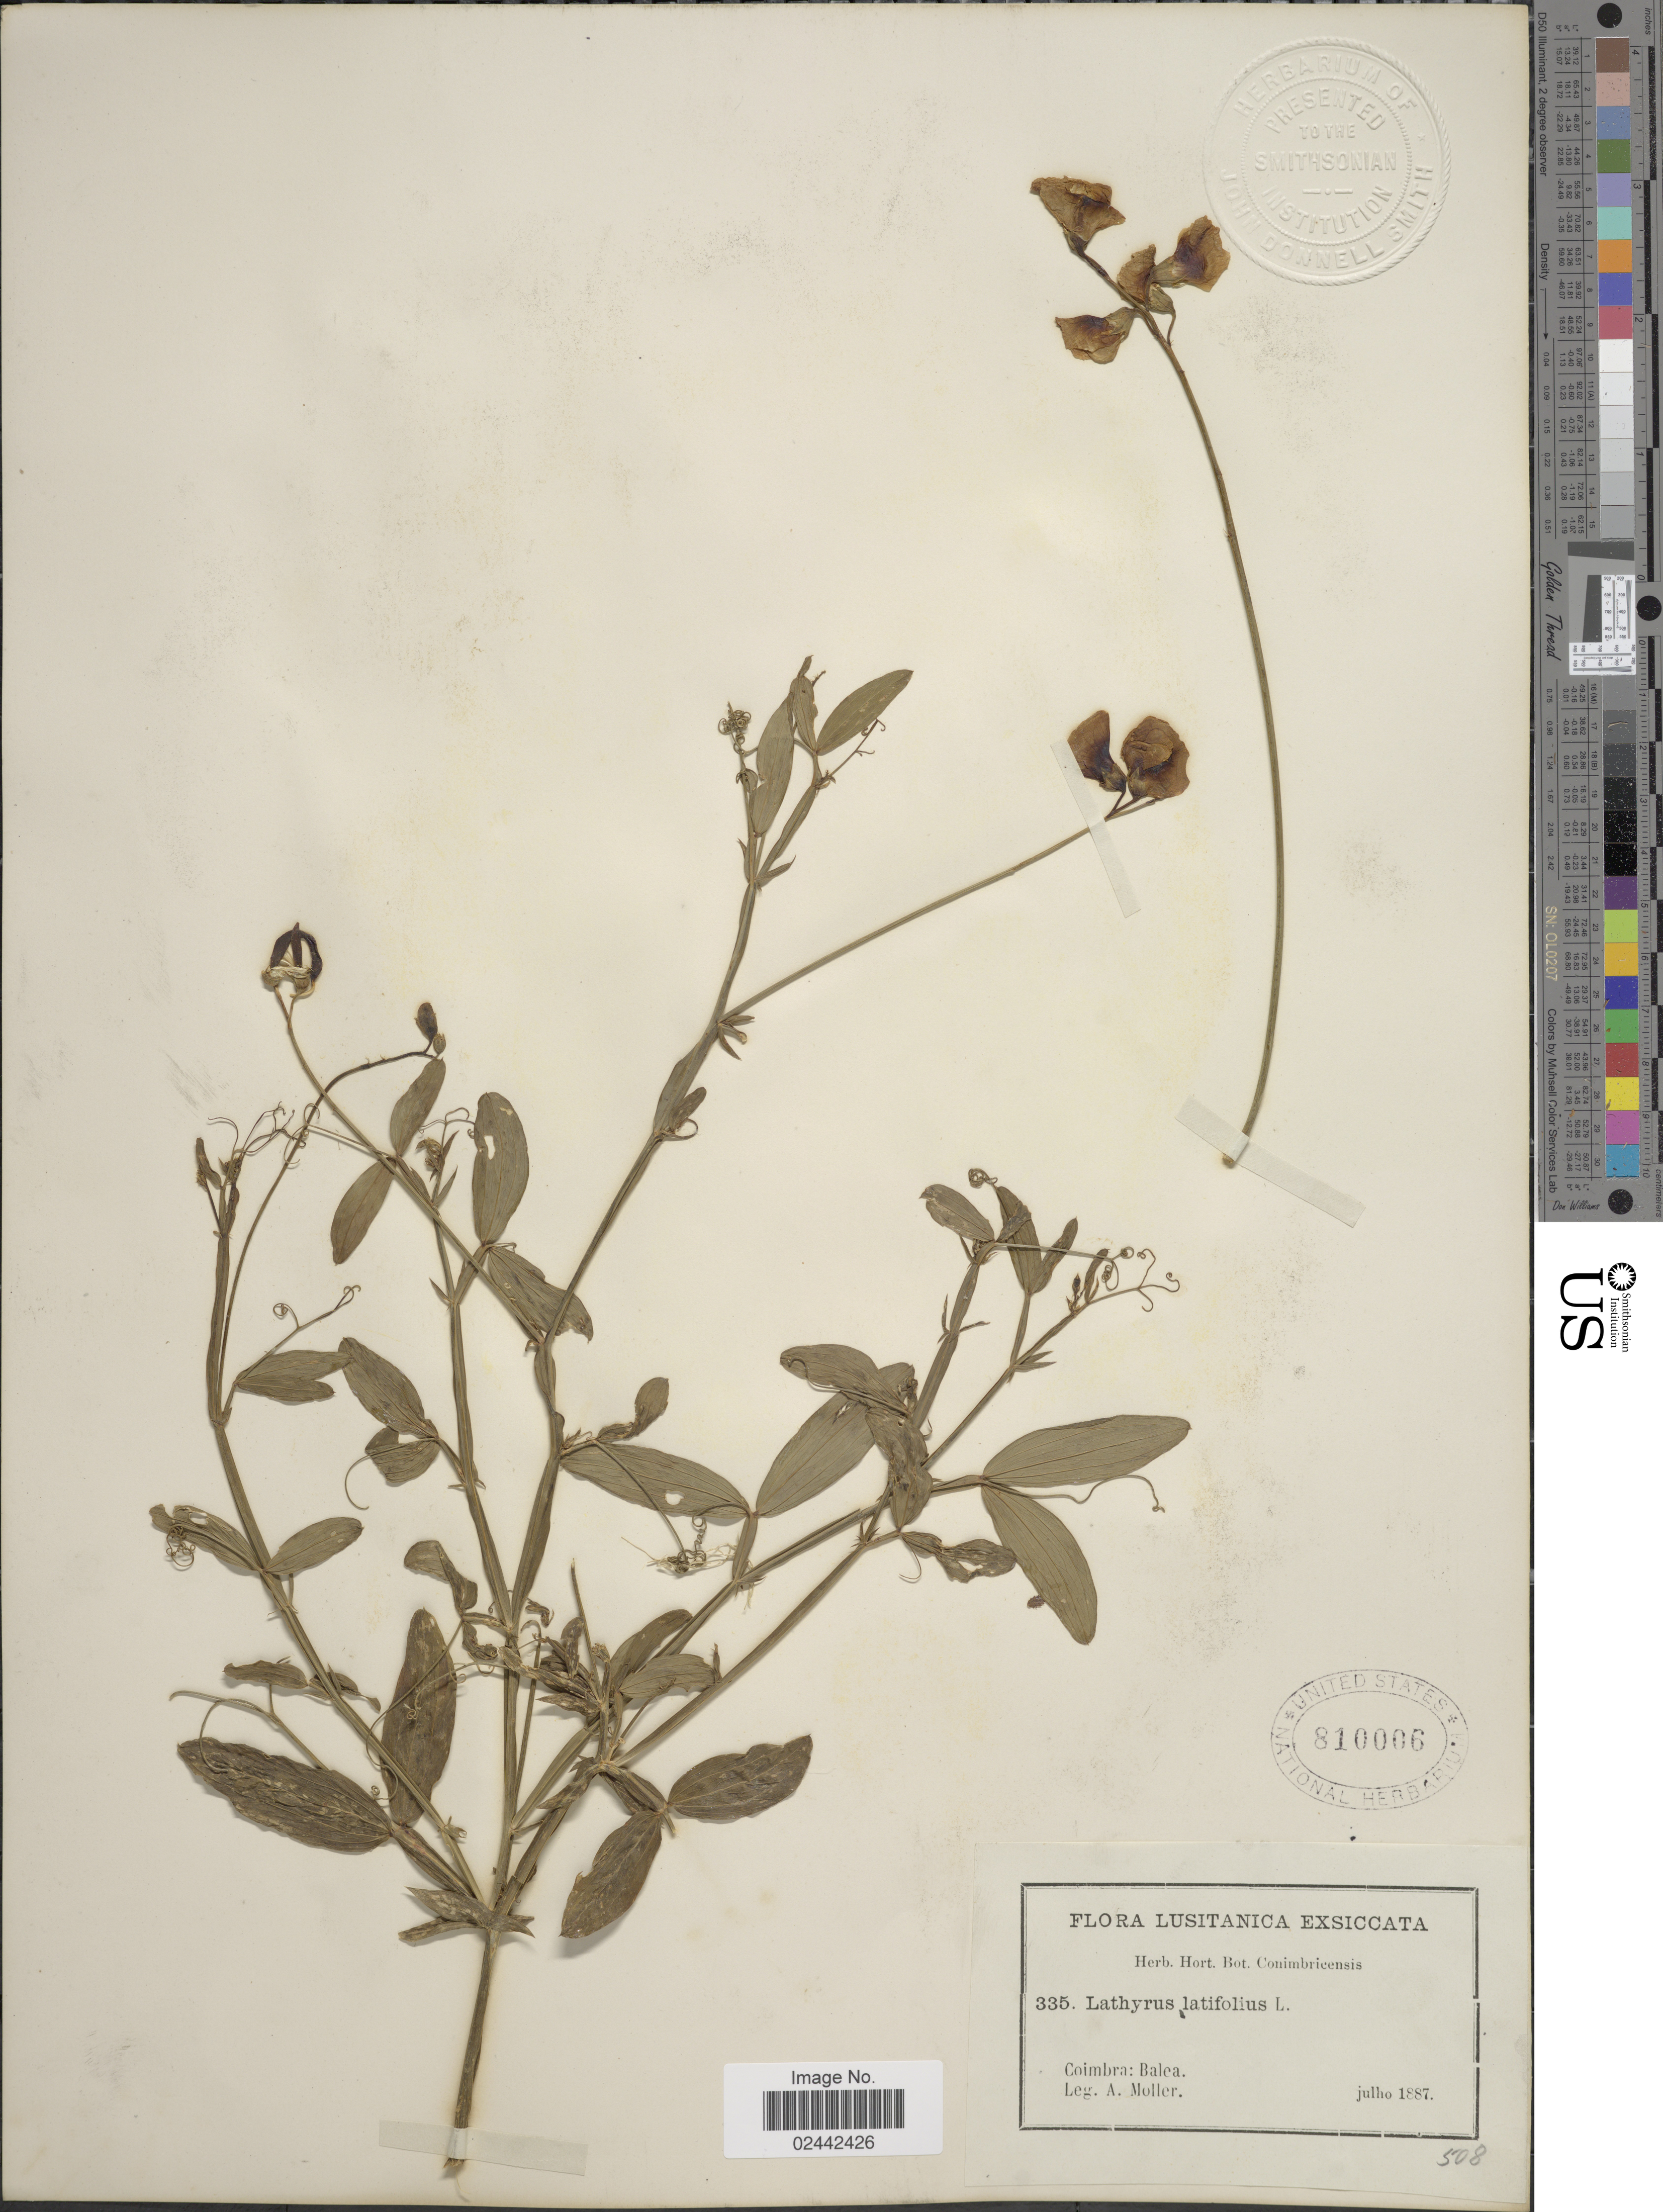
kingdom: Plantae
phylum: Tracheophyta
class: Magnoliopsida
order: Fabales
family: Fabaceae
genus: Lathyrus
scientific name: Lathyrus latifolius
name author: L.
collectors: A. Moller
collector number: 335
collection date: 1887-07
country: Portugal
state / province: Coimbra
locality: Lusitanica, Coimbra: Balca.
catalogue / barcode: US 810006